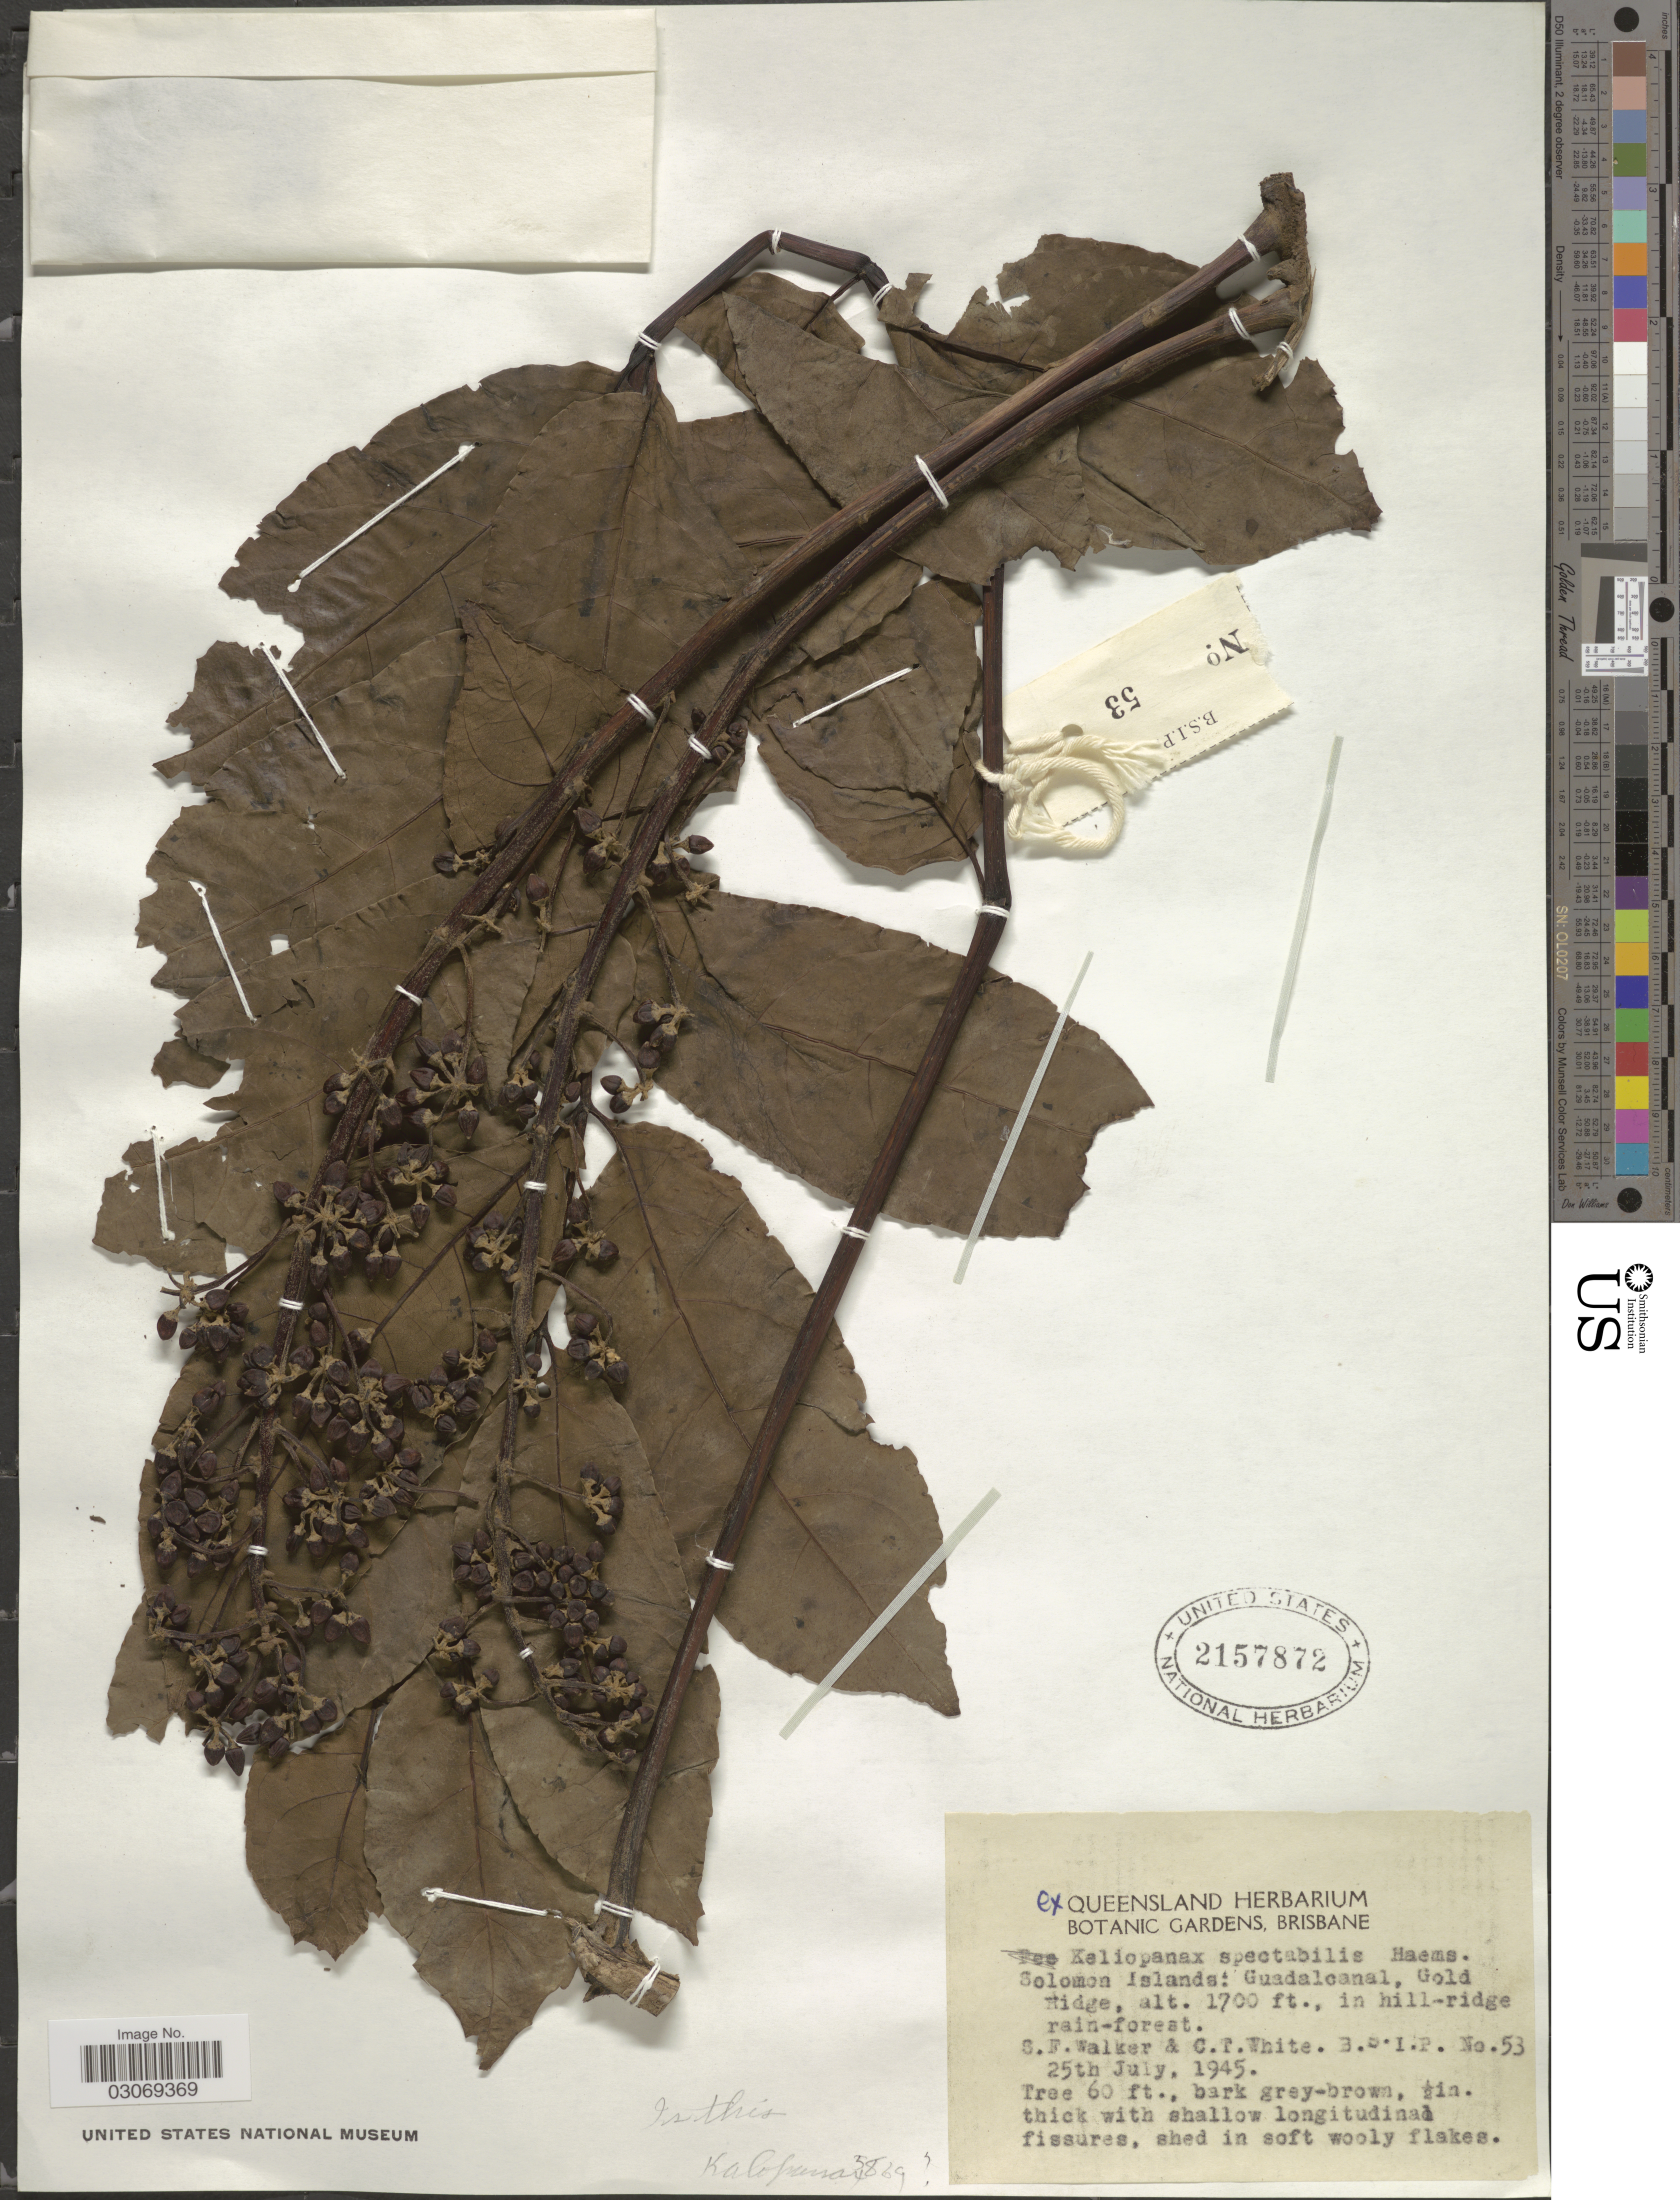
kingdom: Plantae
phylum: Tracheophyta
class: Magnoliopsida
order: Apiales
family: Araliaceae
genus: Peekeliopanax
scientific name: Peekeliopanax spectabilis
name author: Harms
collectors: S. Walker & C. T. White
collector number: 53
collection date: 1945-07-25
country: Solomon Islands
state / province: Solomon Islands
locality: Guadalcanal, Gold Ridge.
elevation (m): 518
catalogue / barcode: US 2157872